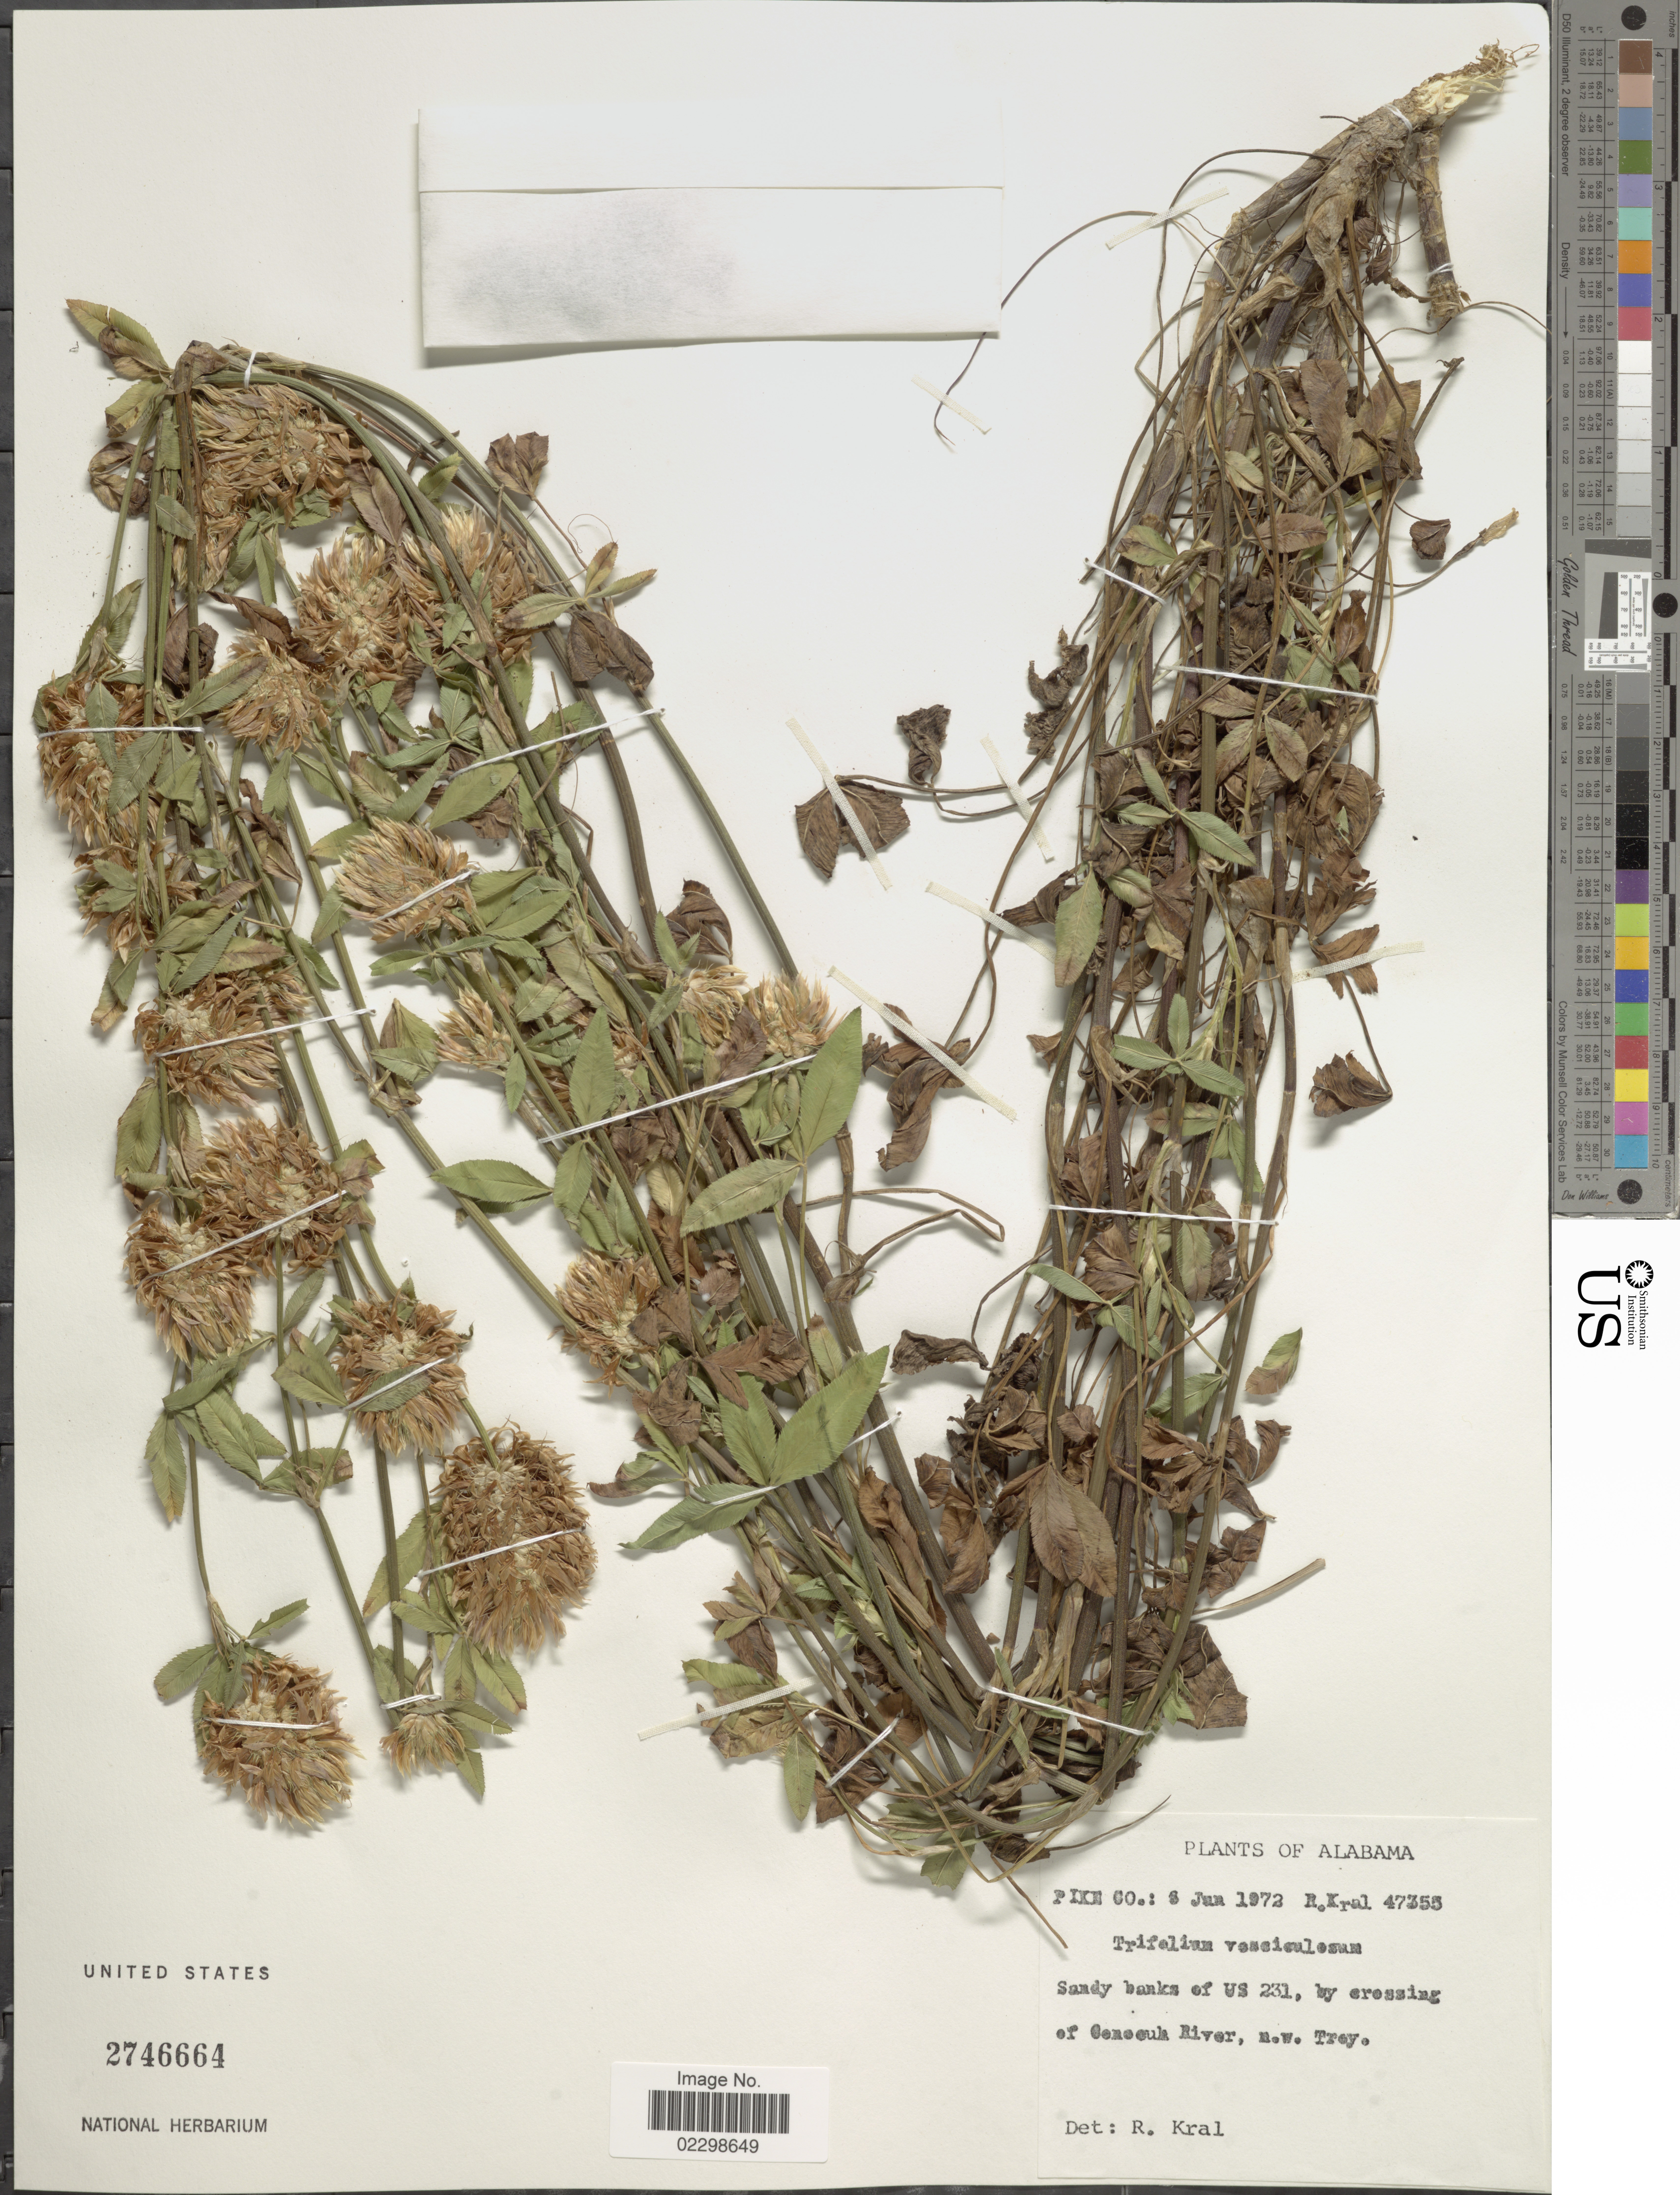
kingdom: Plantae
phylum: Tracheophyta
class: Magnoliopsida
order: Fabales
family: Fabaceae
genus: Trifolium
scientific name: Trifolium vesiculosum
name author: Savi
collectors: R. Kral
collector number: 47355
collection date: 1972-06-08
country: United States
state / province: Alabama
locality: Pike Co., sandy banks of US 231, by crossing of Conecuh River, n.w. Troy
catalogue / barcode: US 2746664